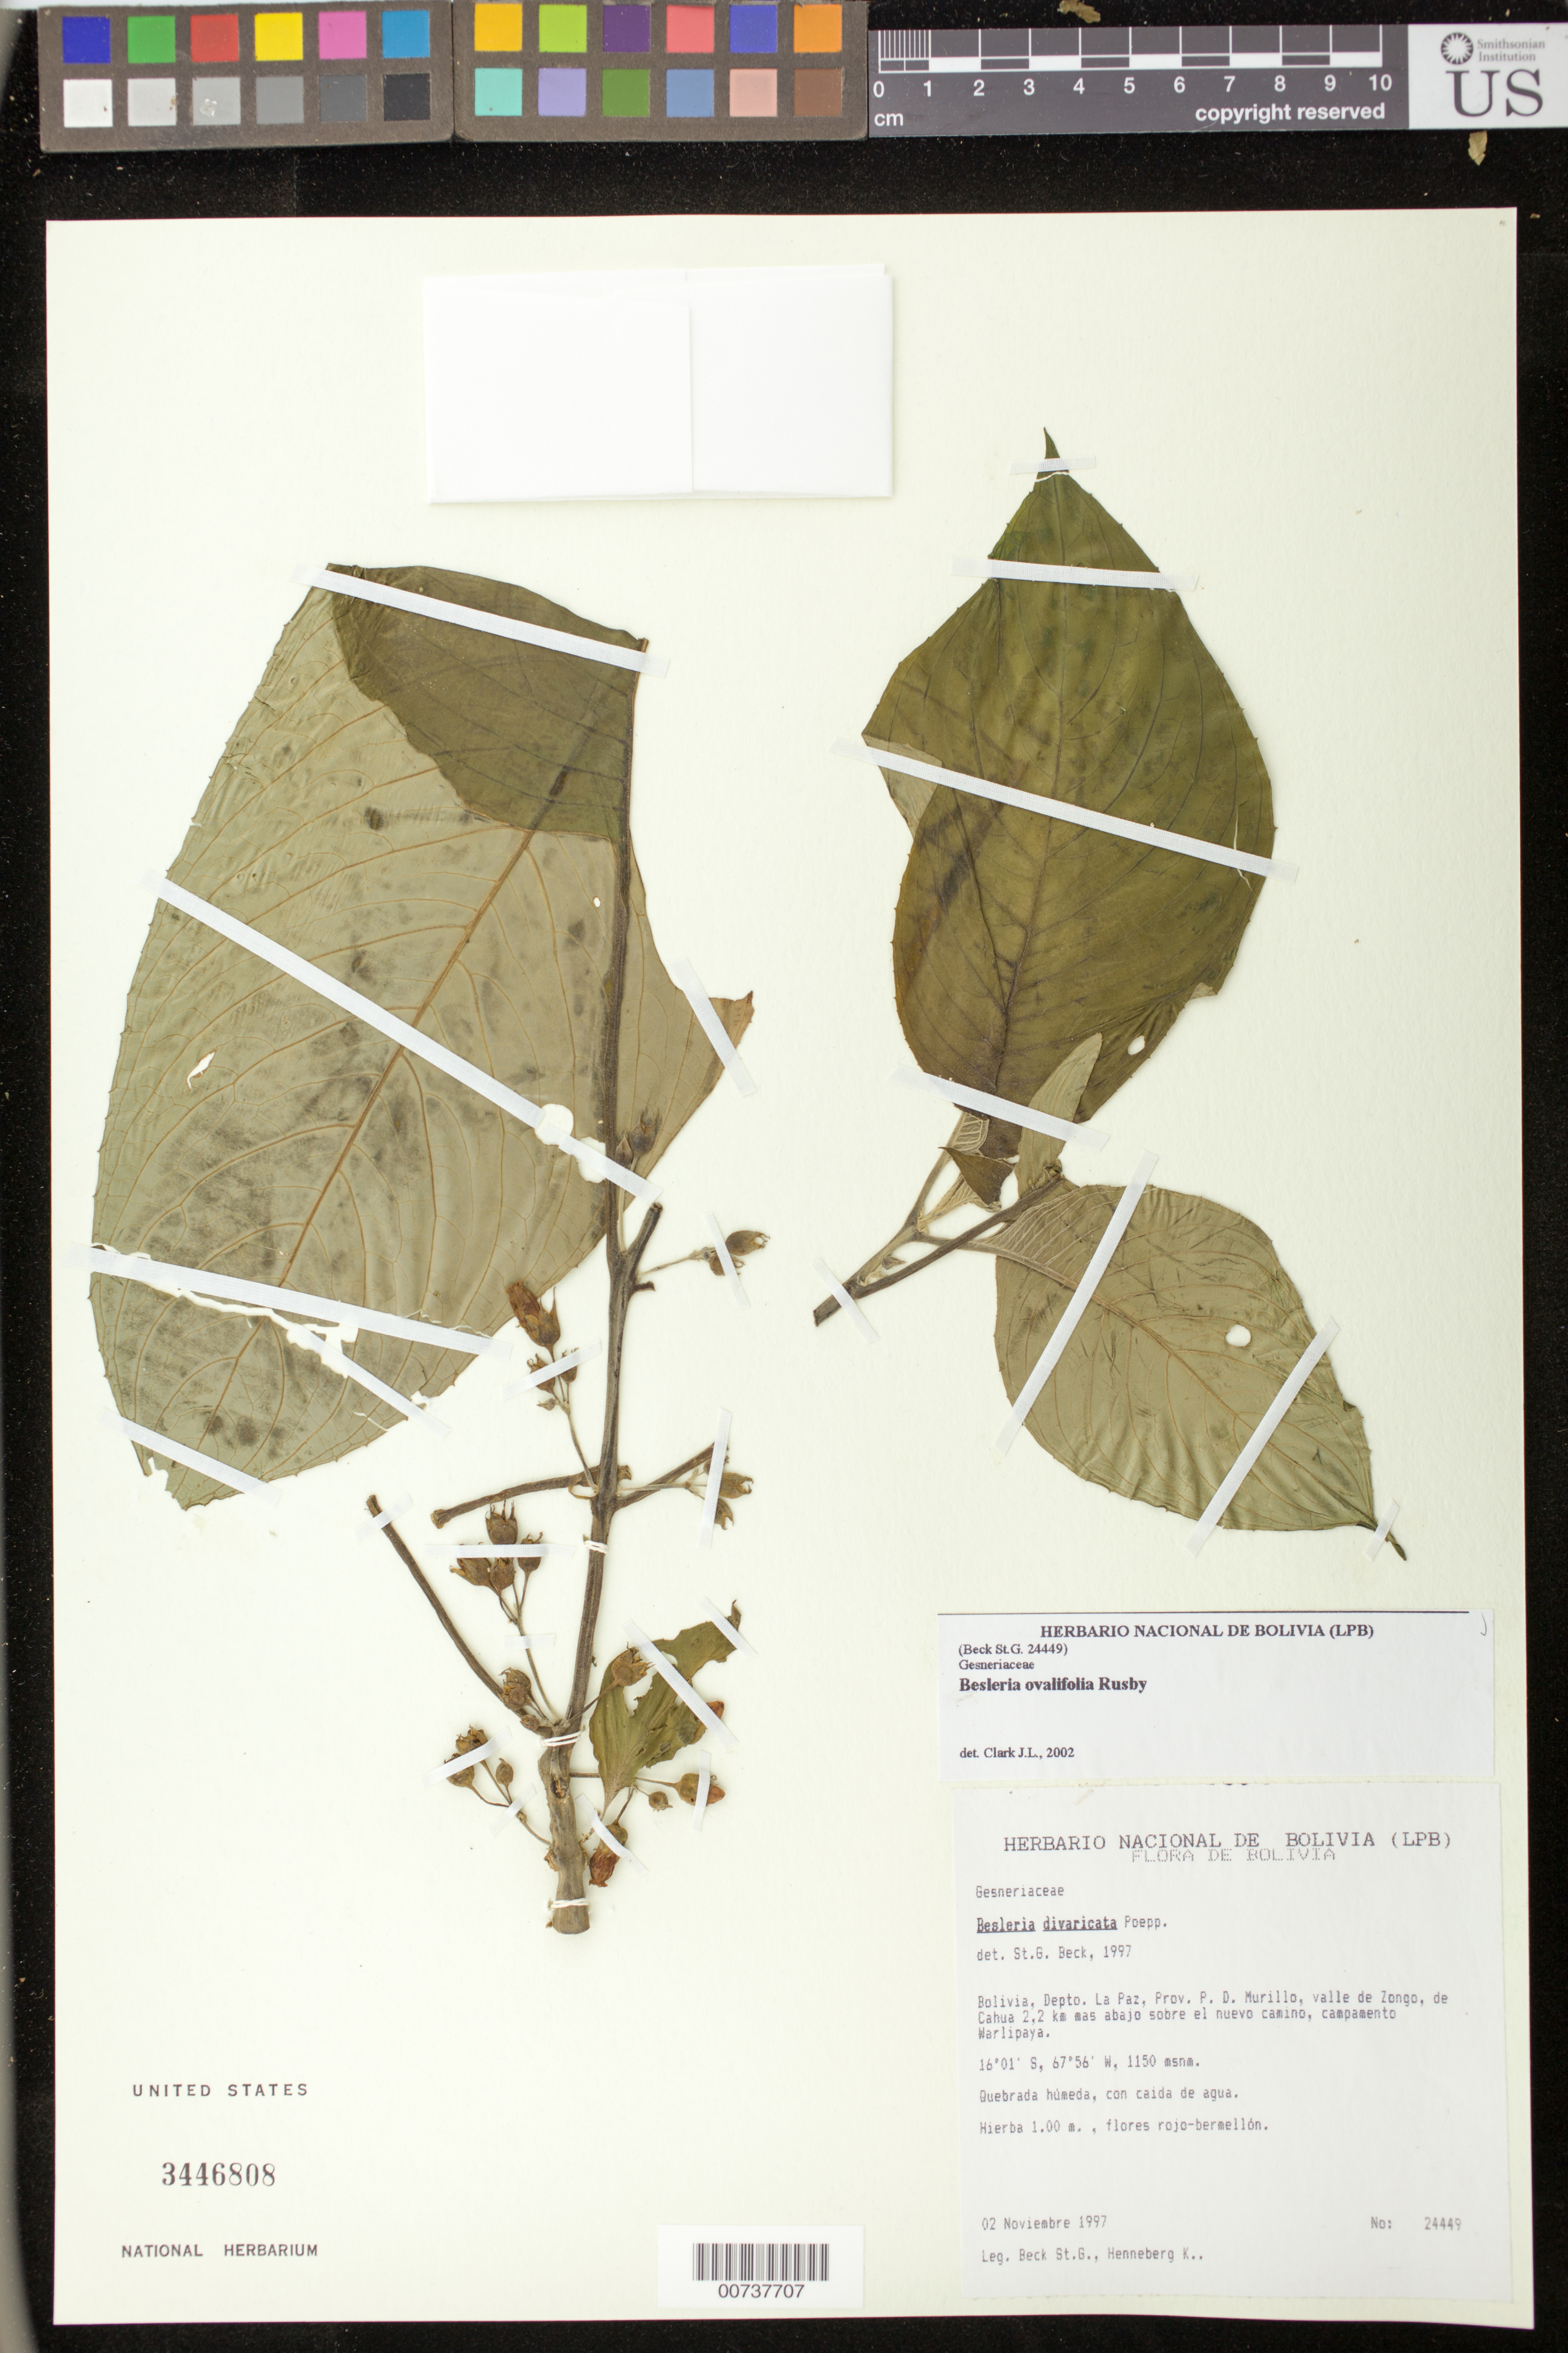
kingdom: Plantae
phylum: Tracheophyta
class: Magnoliopsida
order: Lamiales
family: Gesneriaceae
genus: Besleria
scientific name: Besleria ovalifolia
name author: Rusby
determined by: Clark, J. L., (SEL), The Marie Selby Botanical Garden (UNITED STATES)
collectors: S. G. Beck & K. Henneberg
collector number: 24449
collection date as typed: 02 Nov 1997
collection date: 1997-11-02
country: Bolivia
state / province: La Paz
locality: Prov. P.D. Murillo, valle de Zongo, de Cahua 2.2 km más abajo sobre el nuevo camino, campamento Warlipaya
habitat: Quebrada húmeda, con caida de agua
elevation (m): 1150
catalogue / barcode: US 3446808